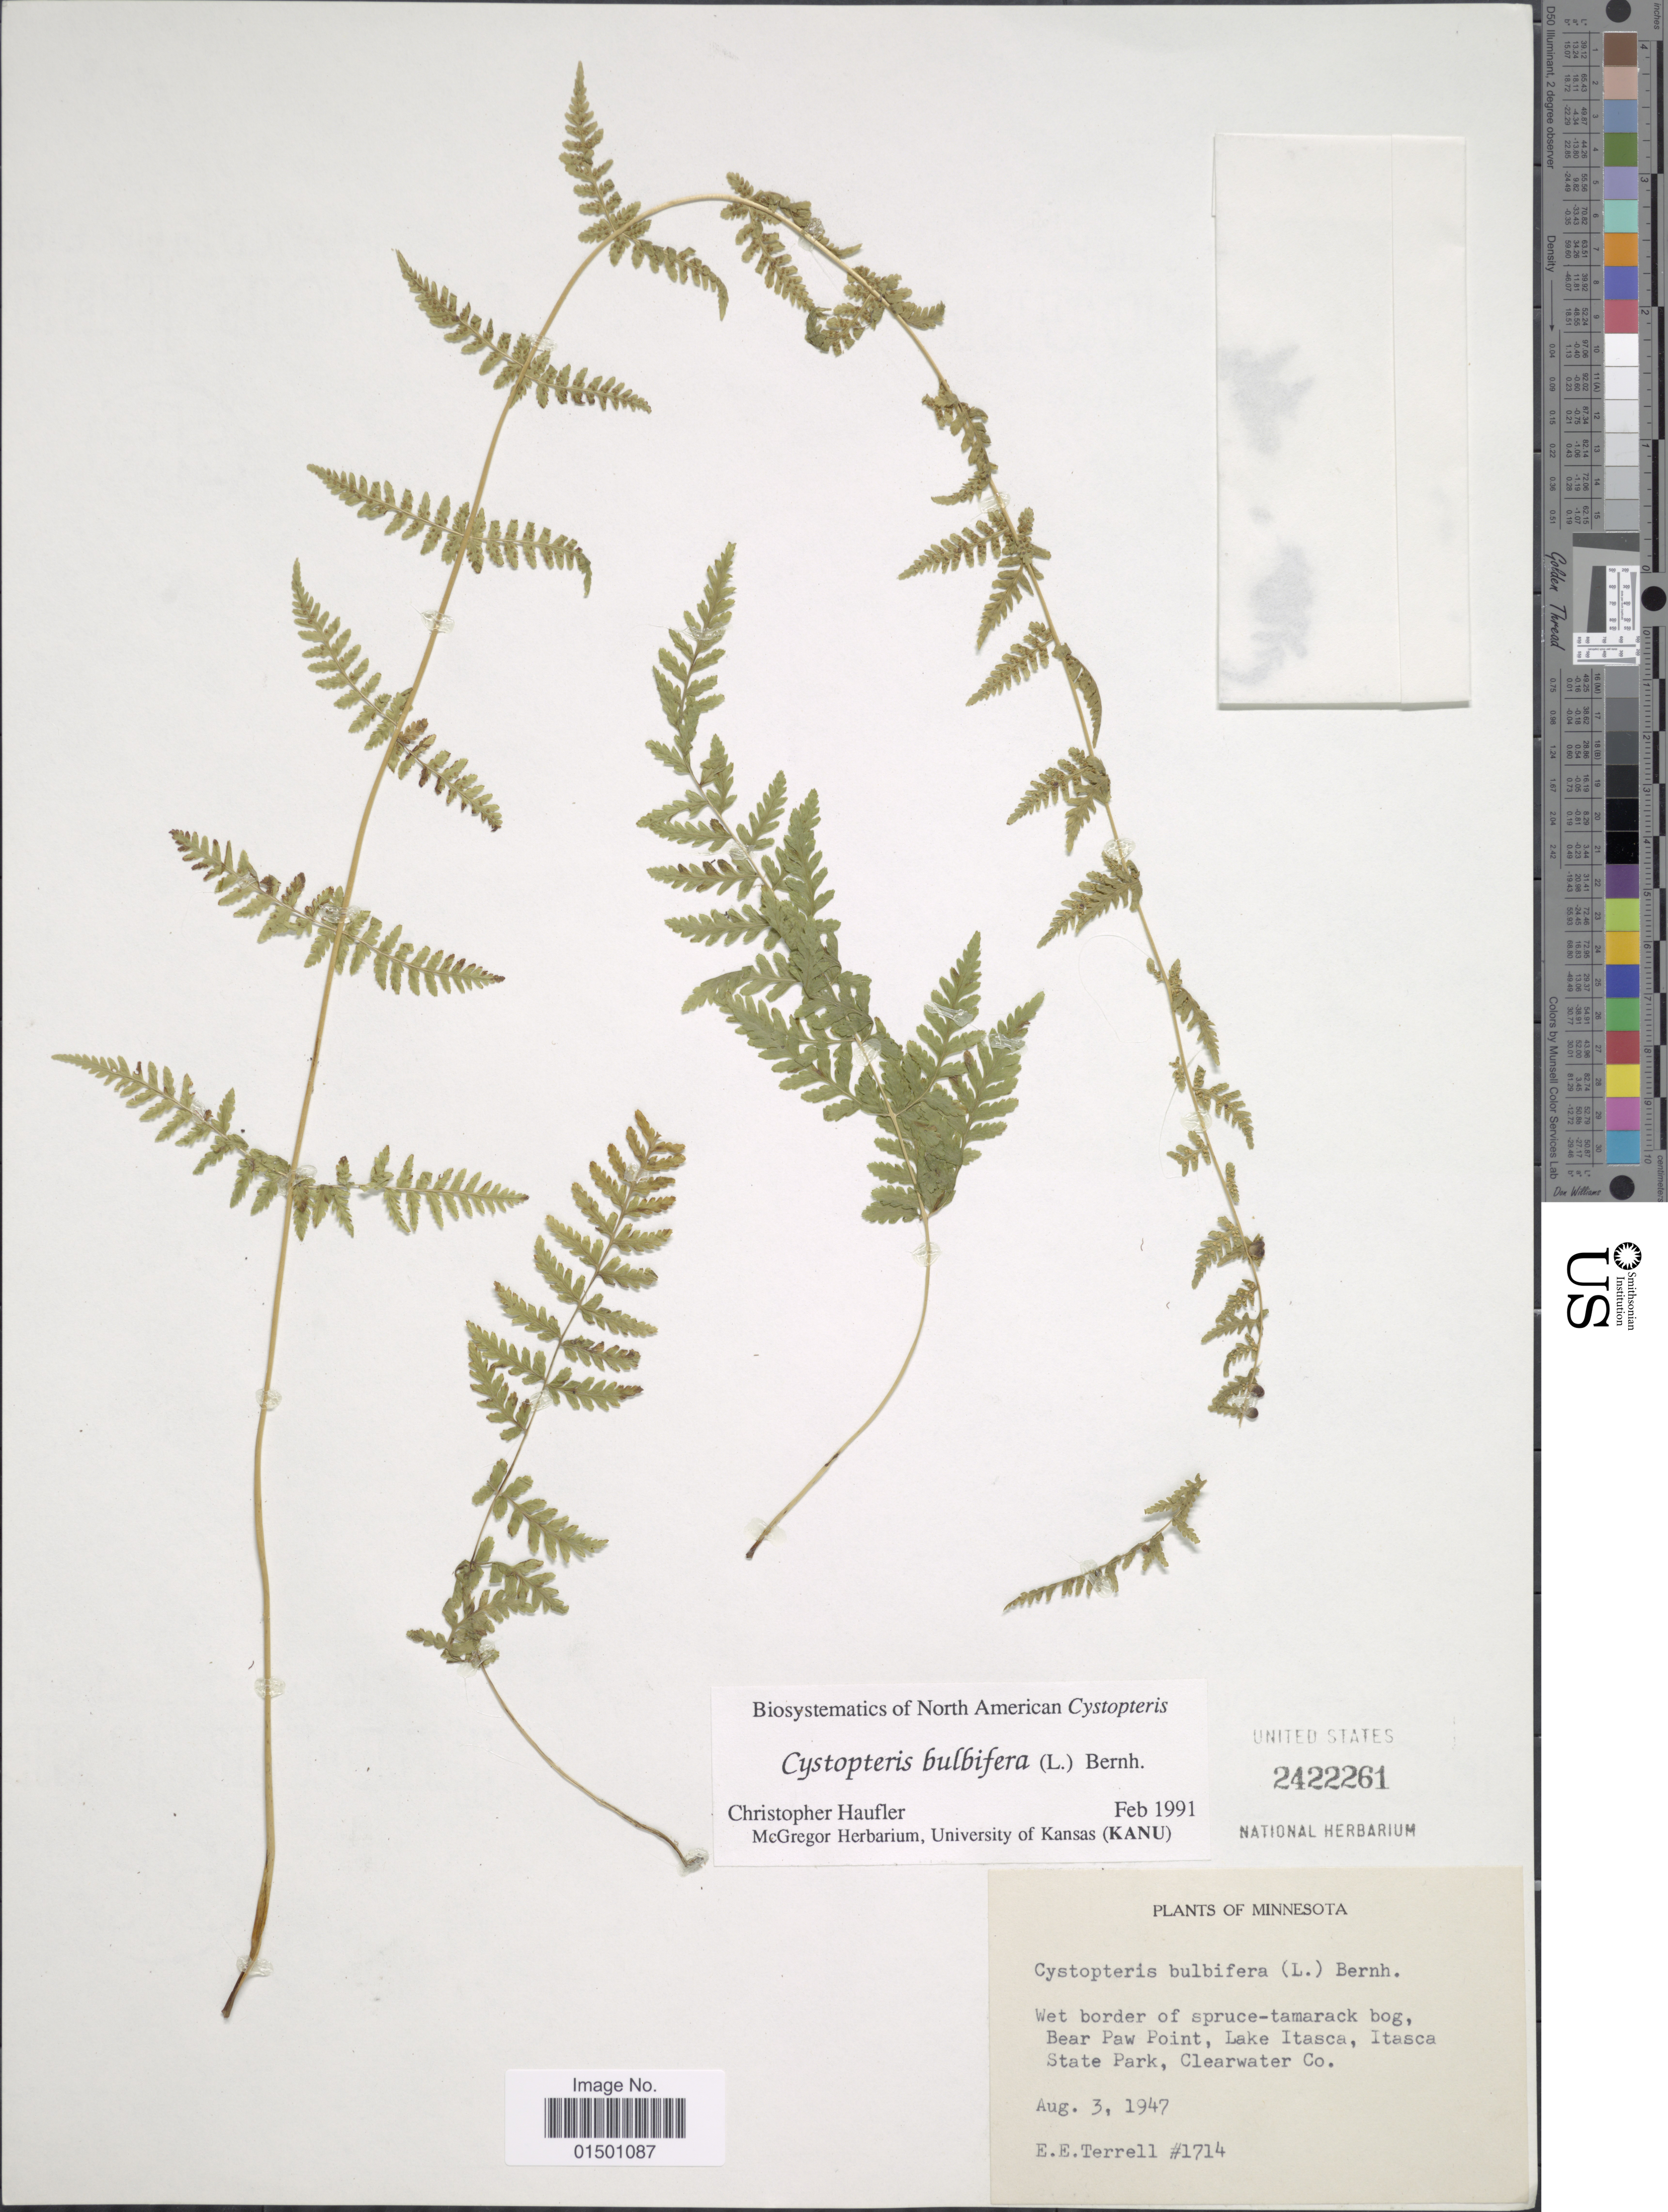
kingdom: Plantae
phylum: Tracheophyta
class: Polypodiopsida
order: Polypodiales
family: Cystopteridaceae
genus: Cystopteris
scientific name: Cystopteris bulbifera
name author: (L.) Bernh.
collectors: E. E. Terrell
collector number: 1714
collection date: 1947-08-03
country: United States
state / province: Minnesota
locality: Bear Paw Point, Lake Itasca, Itasca State Park, Clearwater Co.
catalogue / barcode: US 2422261